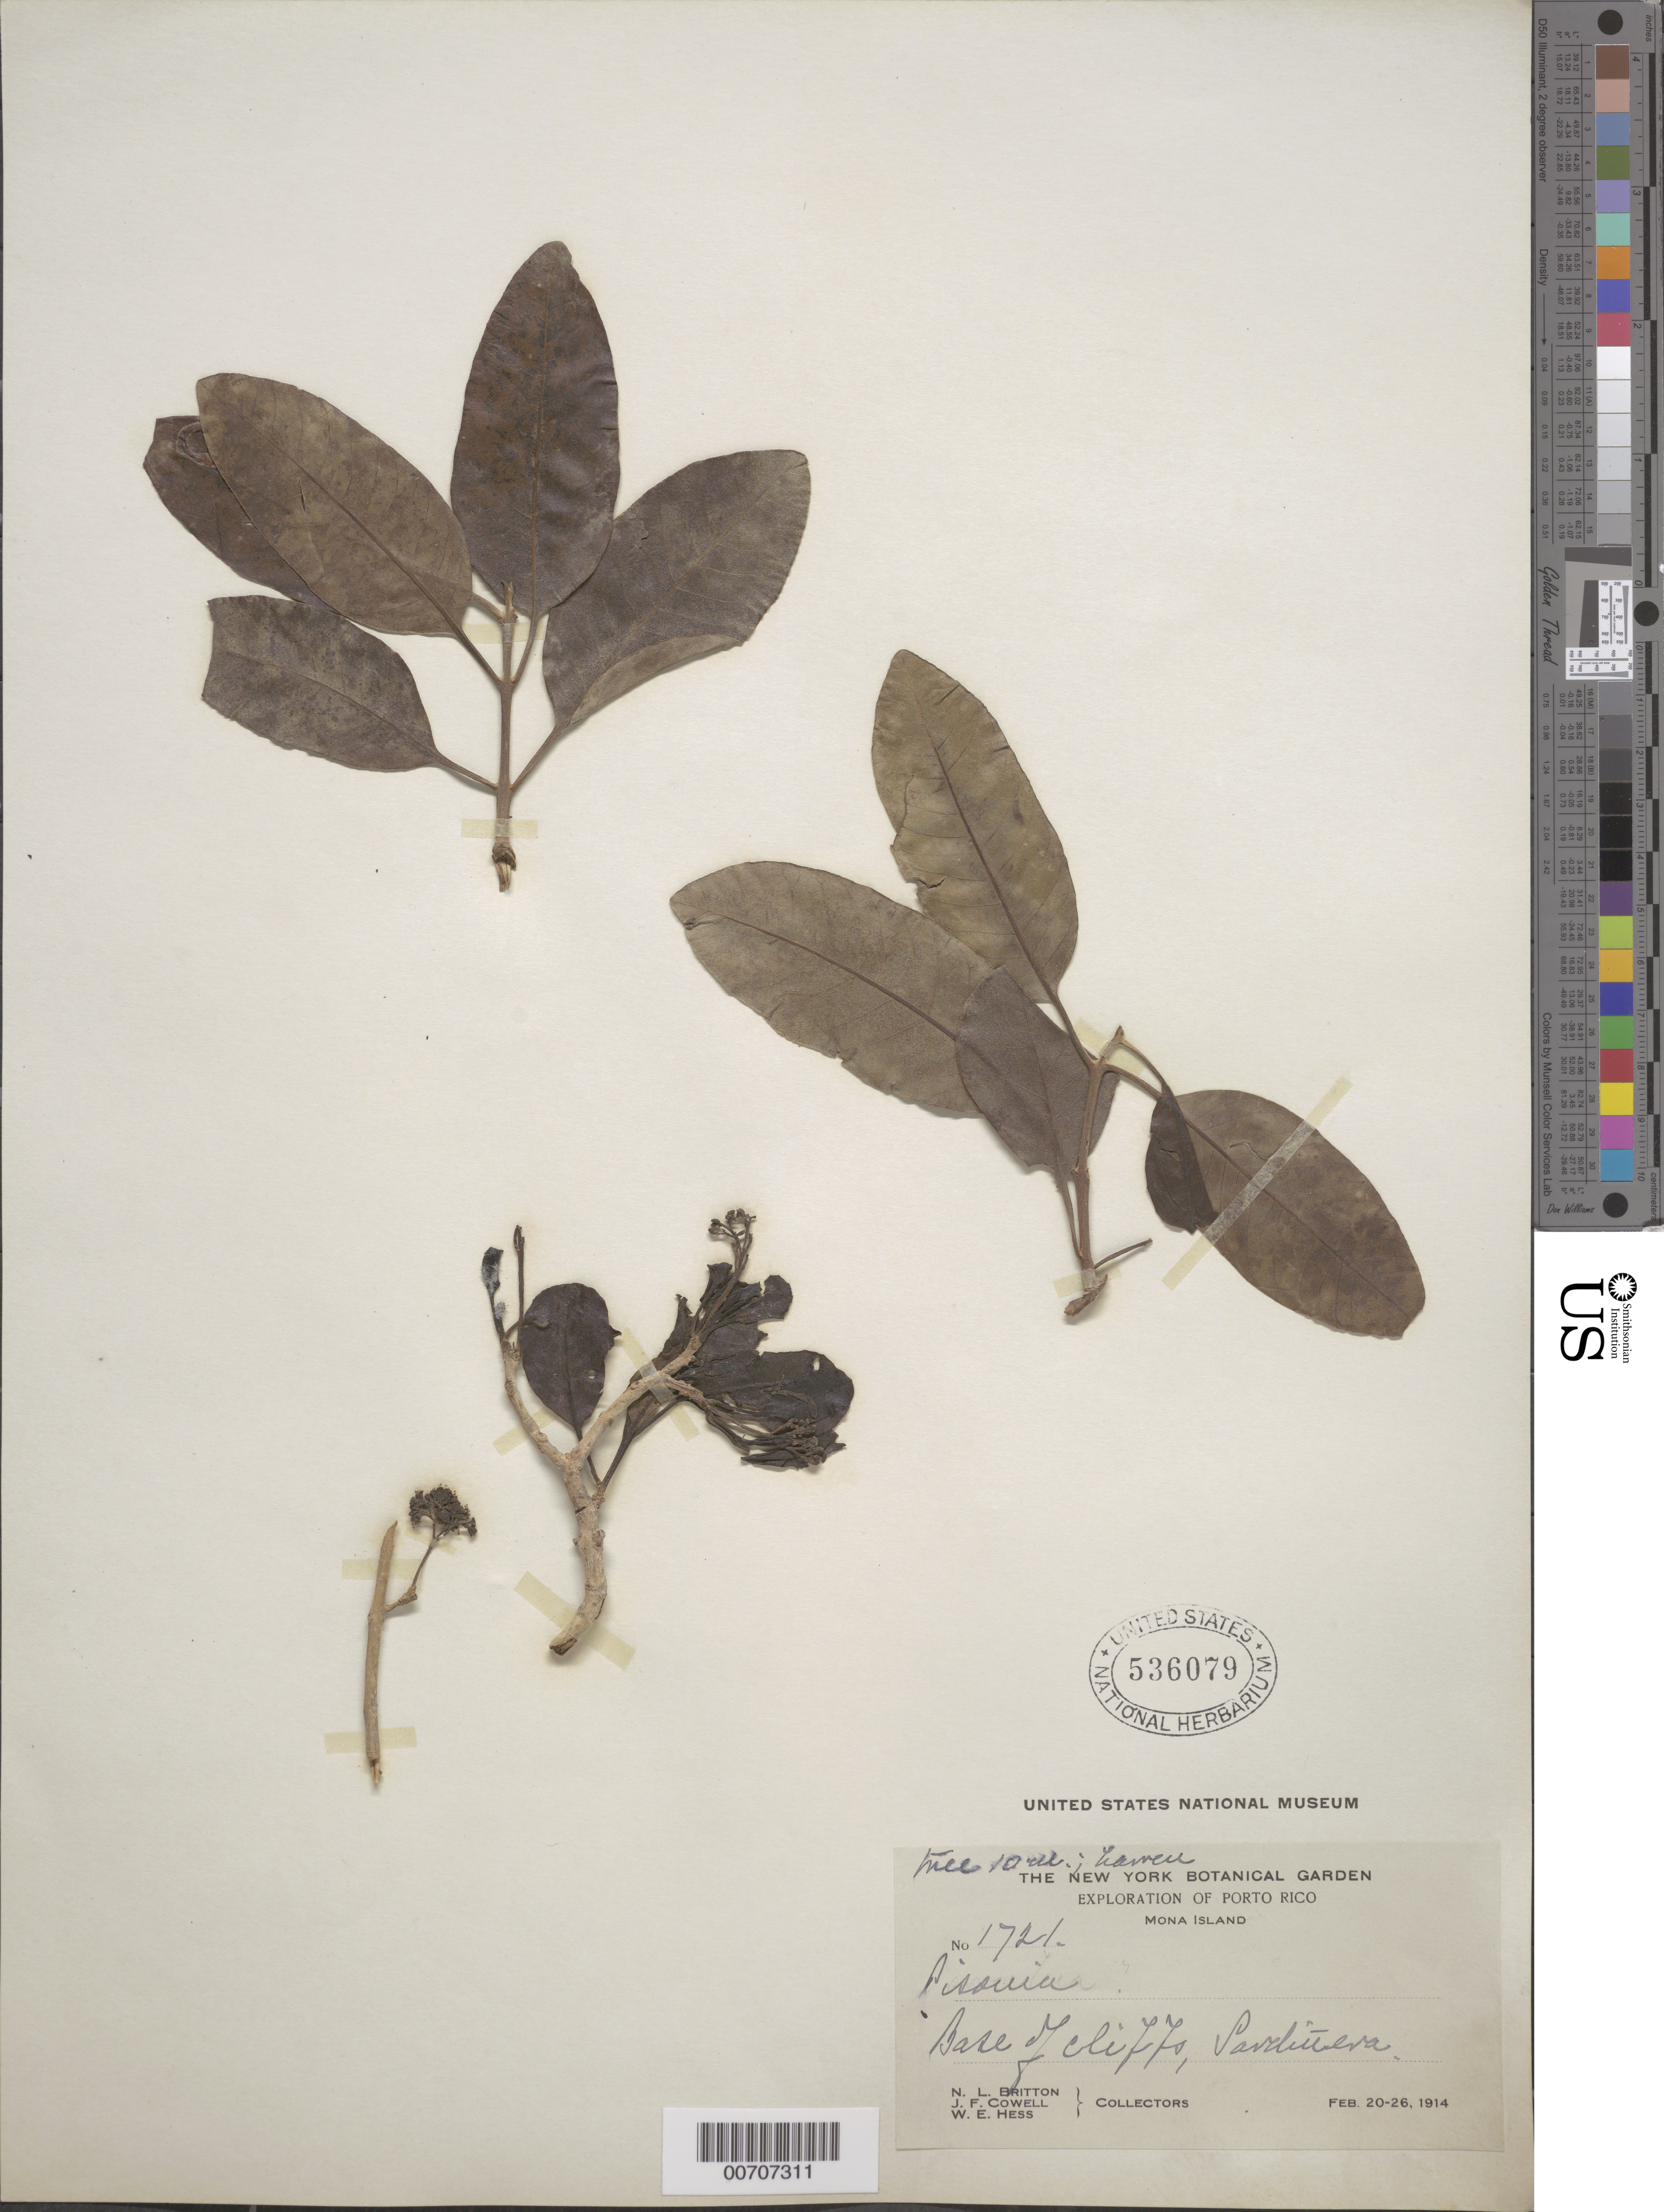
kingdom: Plantae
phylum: Tracheophyta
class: Magnoliopsida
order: Caryophyllales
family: Nyctaginaceae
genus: Pisonia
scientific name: Pisonia sp.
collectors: N. Britton, J. F. Cowell & W. Hess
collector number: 1721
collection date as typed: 20 Feb 1914 to 26 Feb 1914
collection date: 1914-02-20/1914-02-26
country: Puerto Rico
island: Mona Island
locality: Sardinera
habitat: Base of cliffs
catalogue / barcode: US 536079